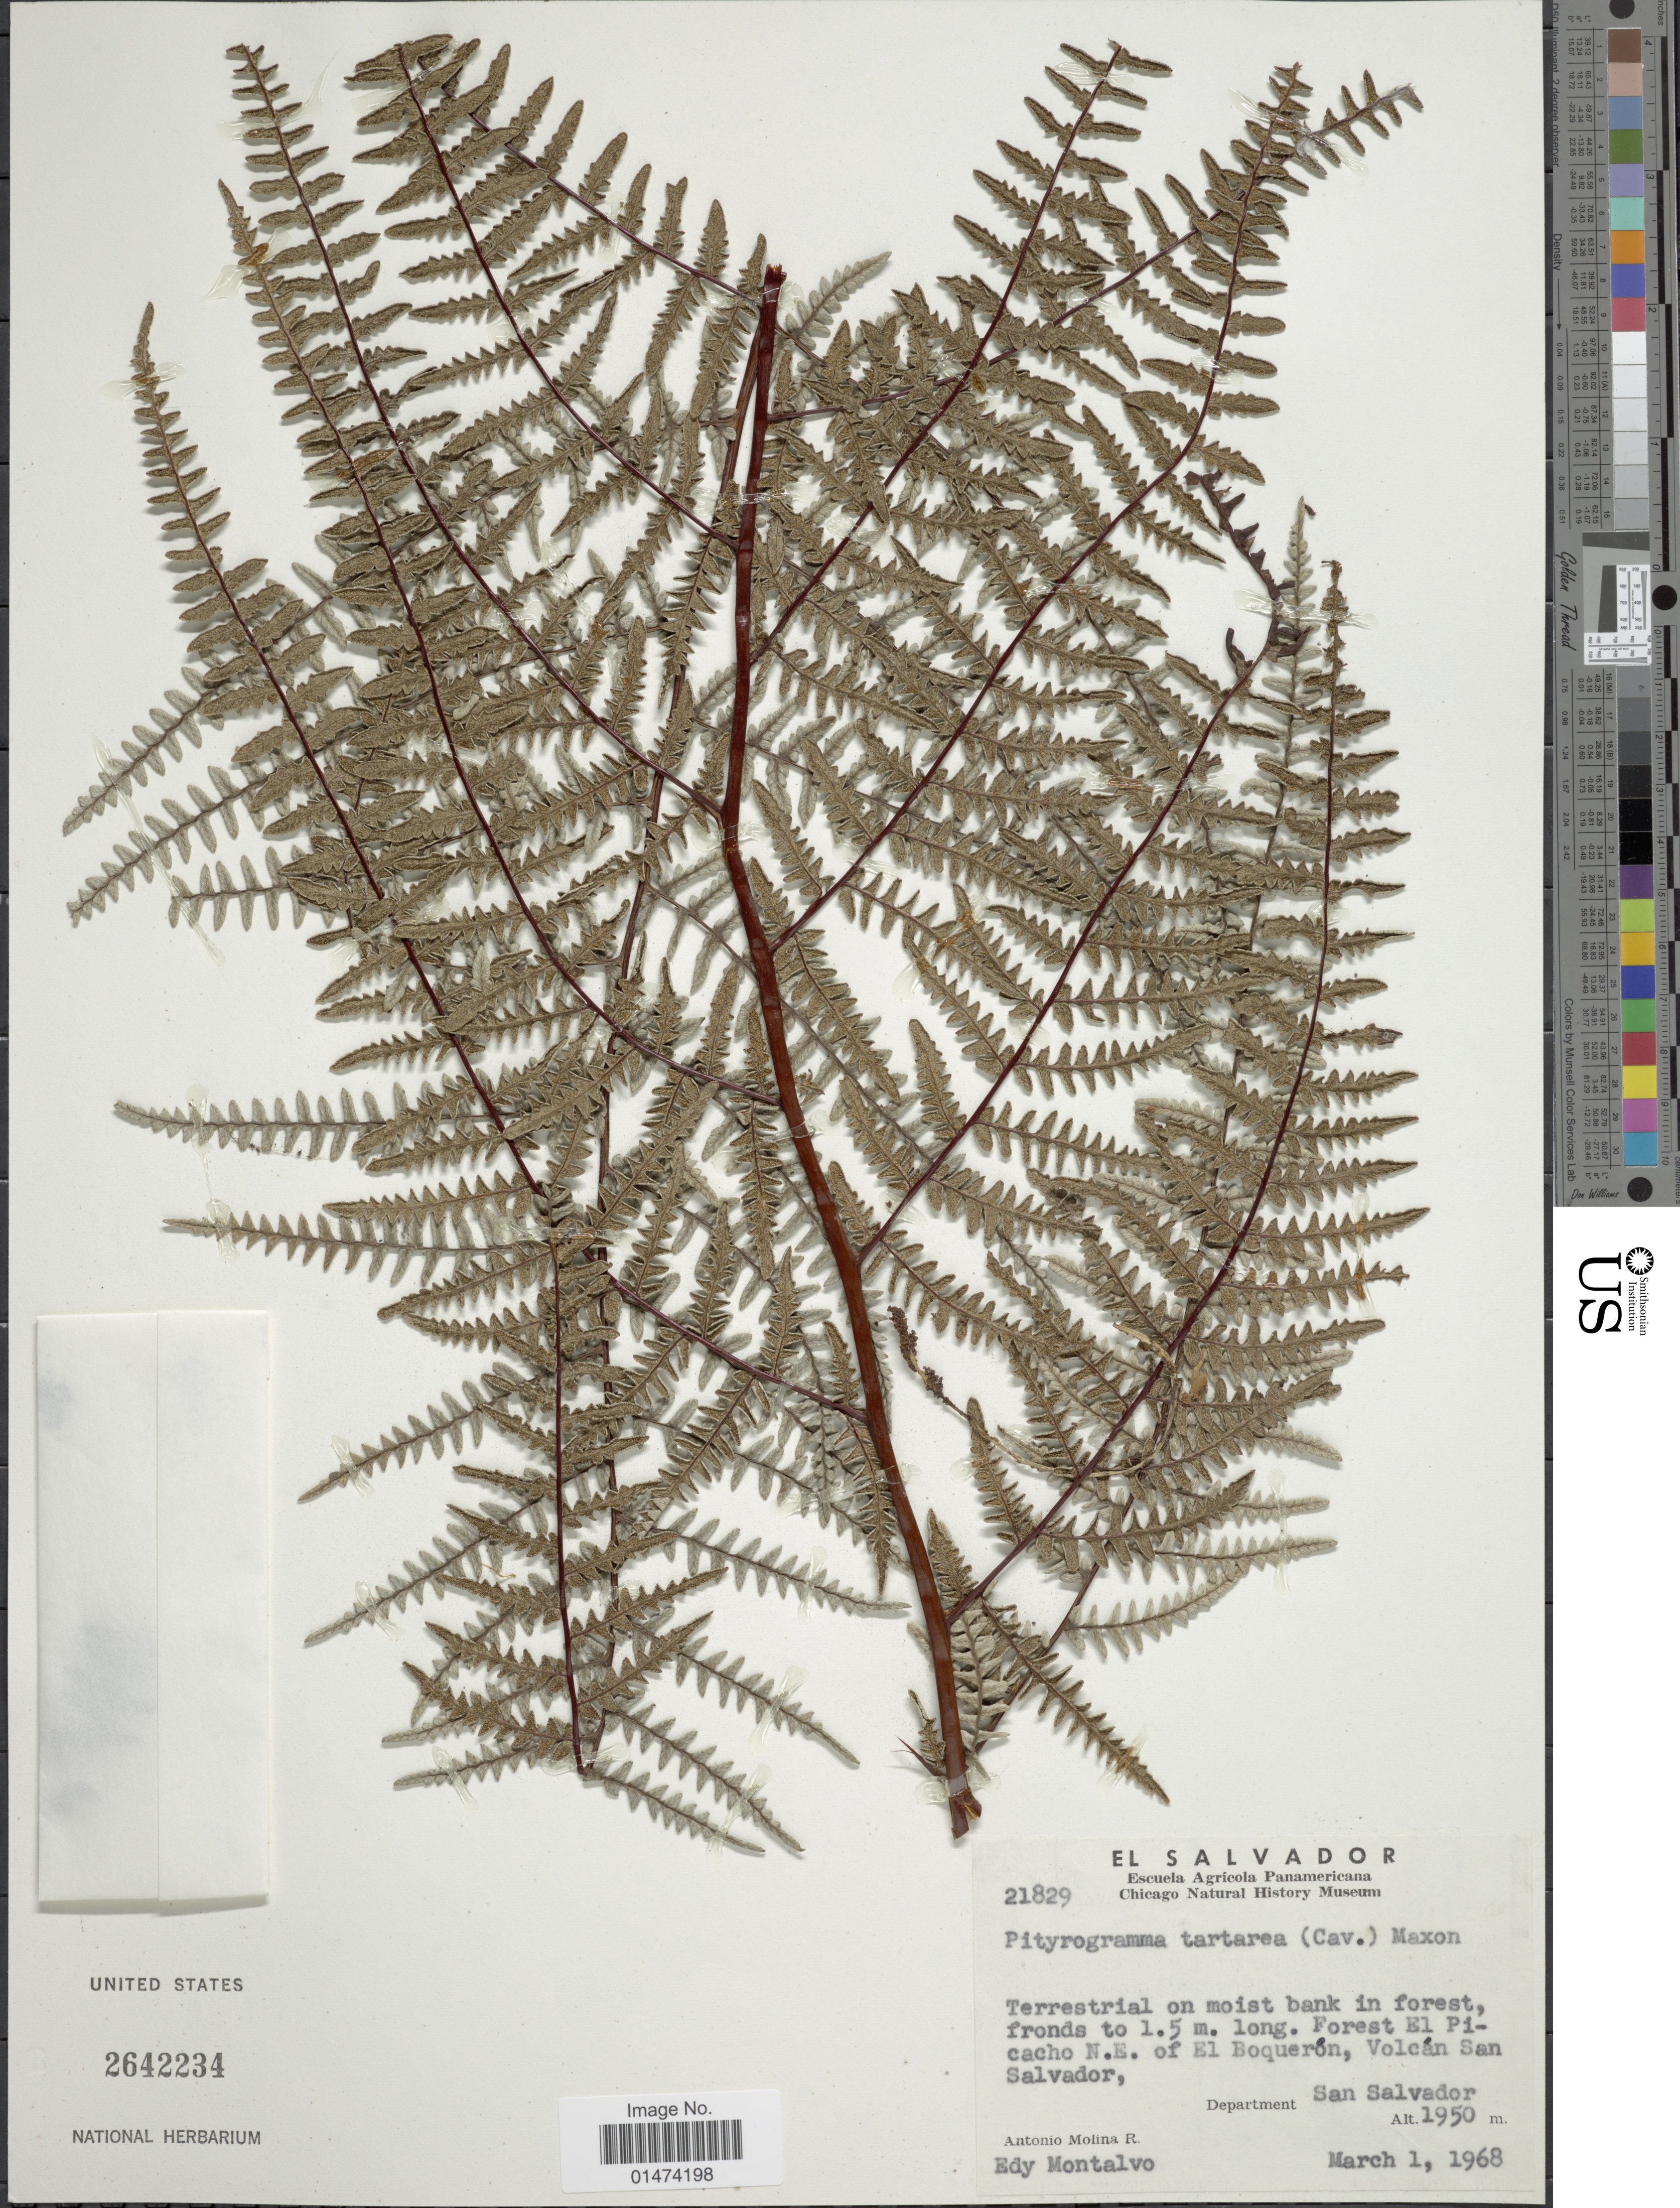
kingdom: Plantae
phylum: Tracheophyta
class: Polypodiopsida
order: Polypodiales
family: Pteridaceae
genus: Pityrogramma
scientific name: Pityrogramma tartarea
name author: (Cav.) Maxon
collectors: A. Molina R. & E. A. Montalvo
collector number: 21829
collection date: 1968-03-01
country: El Salvador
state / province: San Salvador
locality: Terrestrial on moist bank in forest, fronds to 1.5 m. long. Forest El Picacho N.E of El Boqueron, Volcan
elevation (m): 1950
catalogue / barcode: US 2642234